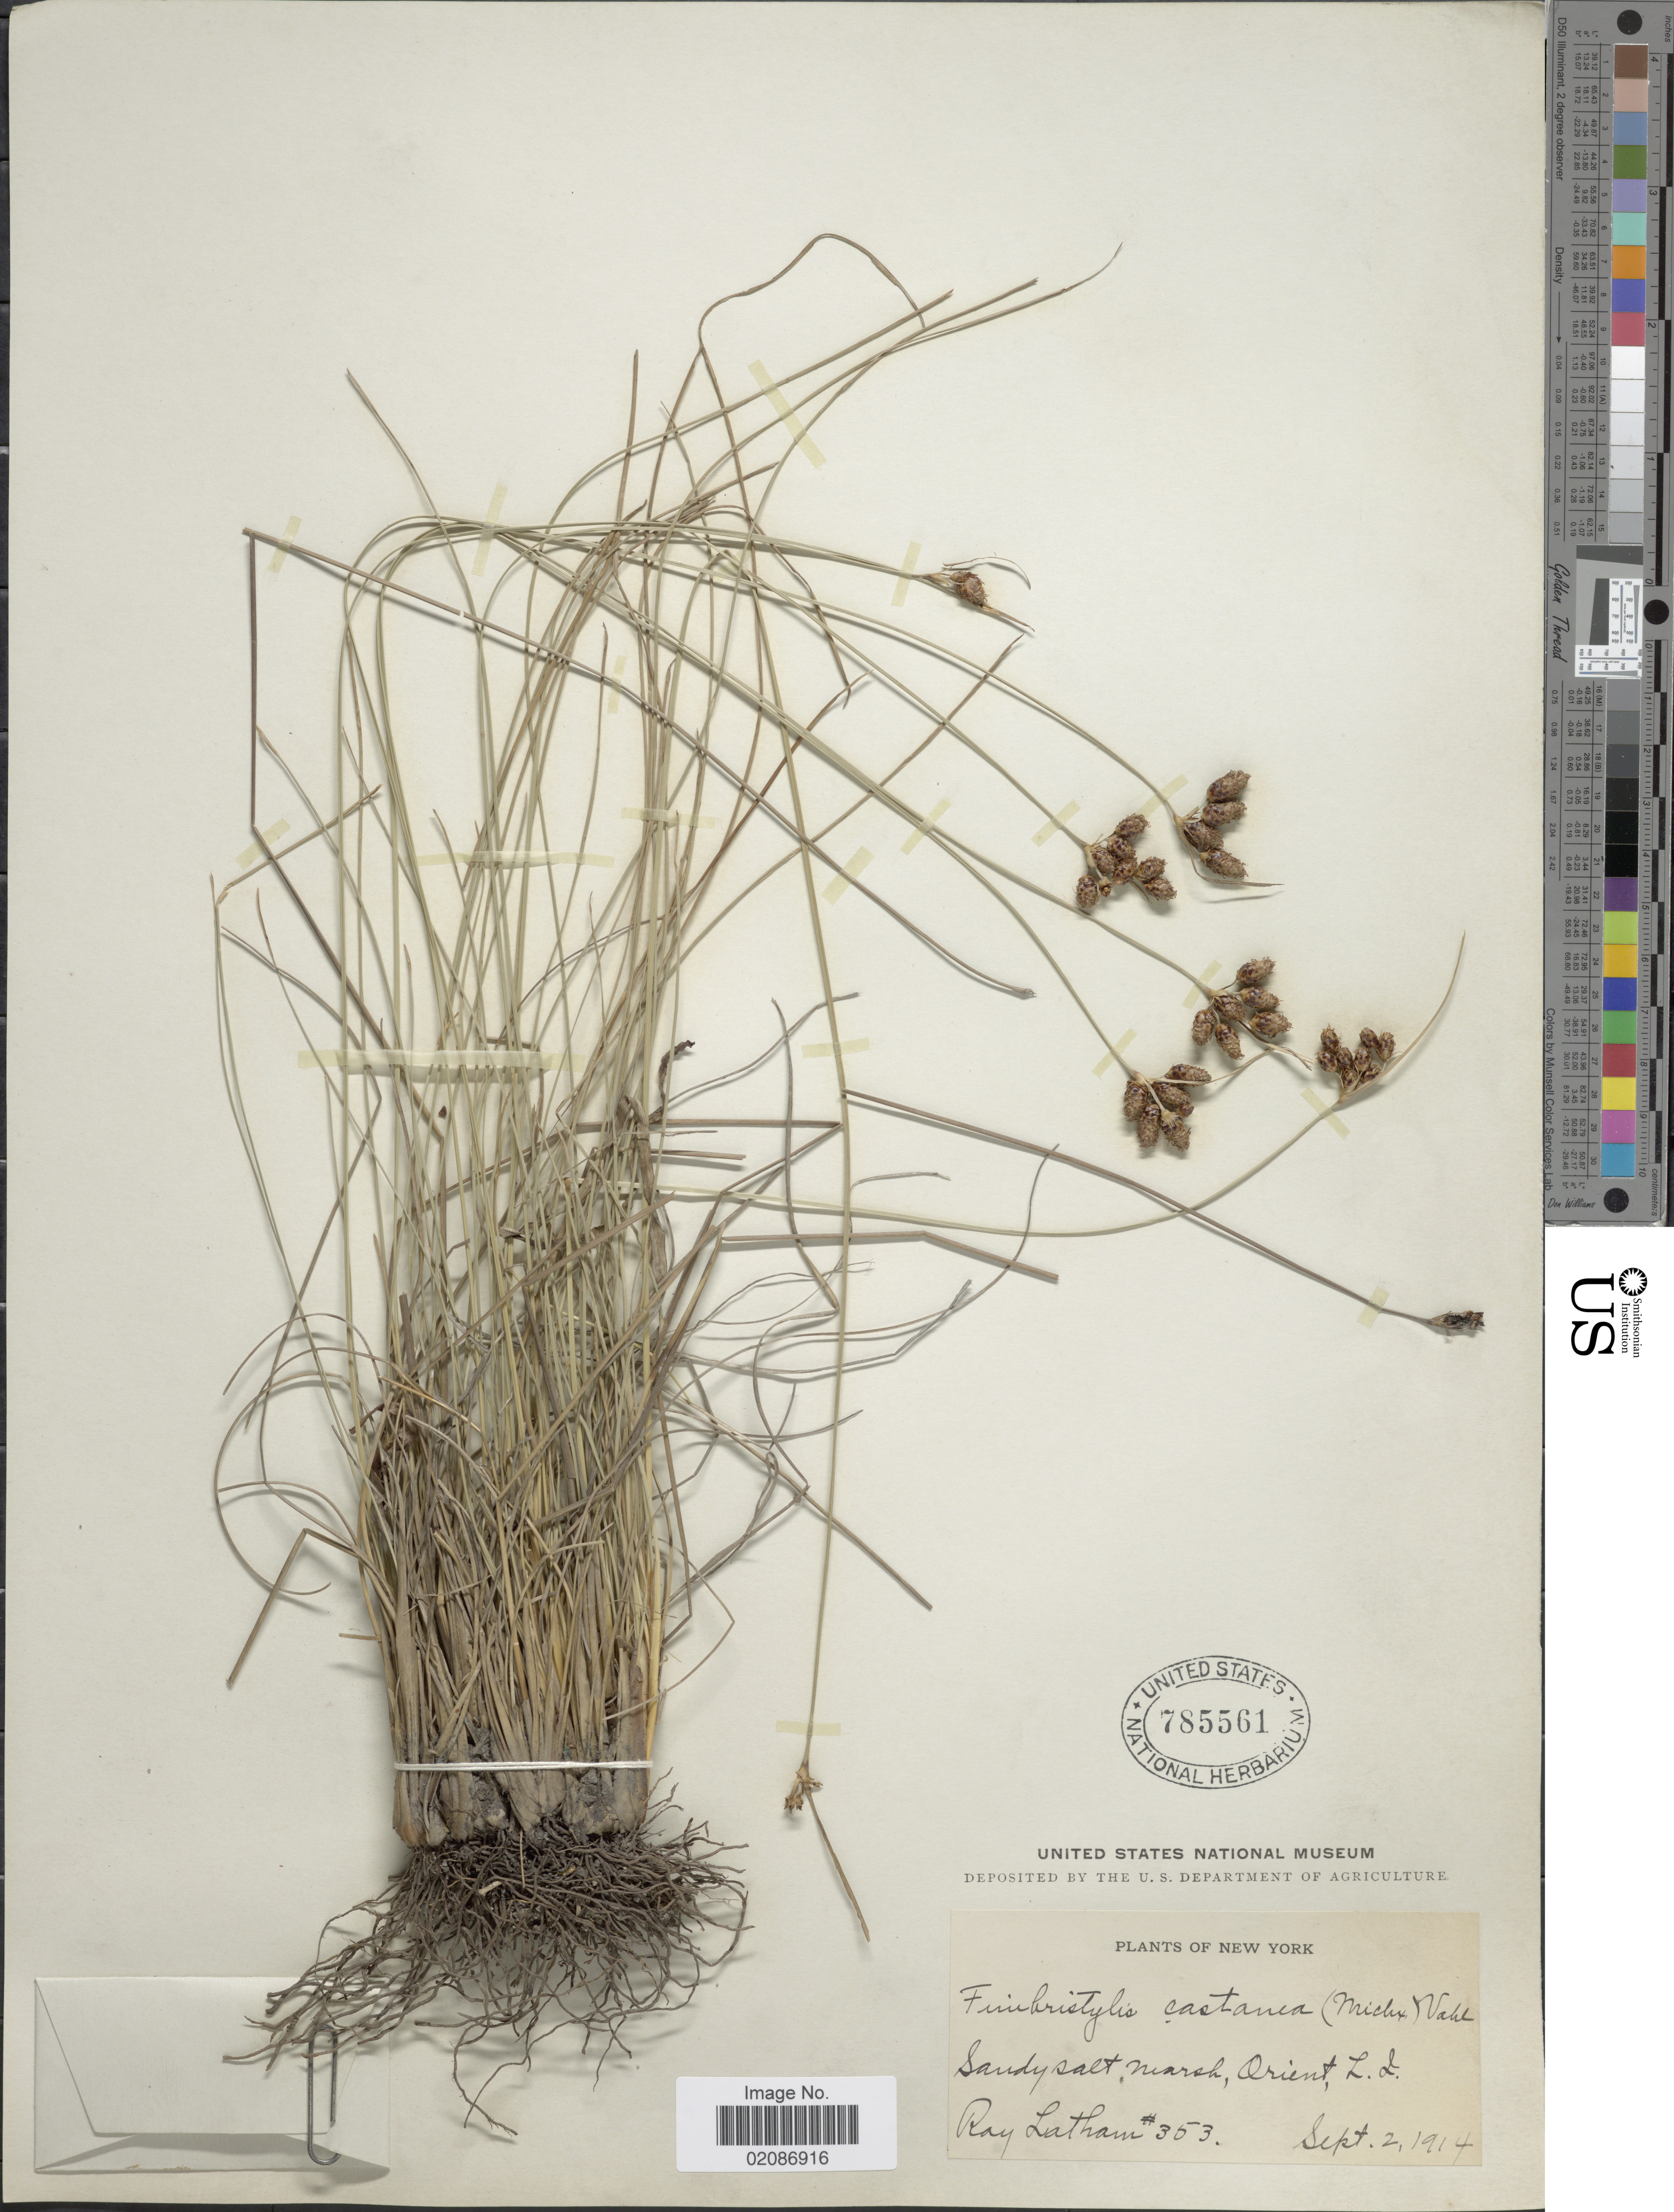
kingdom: Plantae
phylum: Tracheophyta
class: Liliopsida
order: Poales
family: Cyperaceae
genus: Fimbristylis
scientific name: Fimbristylis castanea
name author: (Michx.) Vahl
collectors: R. Latham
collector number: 353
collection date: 1914-09-02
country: United States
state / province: New York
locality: Sandy salt marsh, Orient, L.F.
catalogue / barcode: US 785561